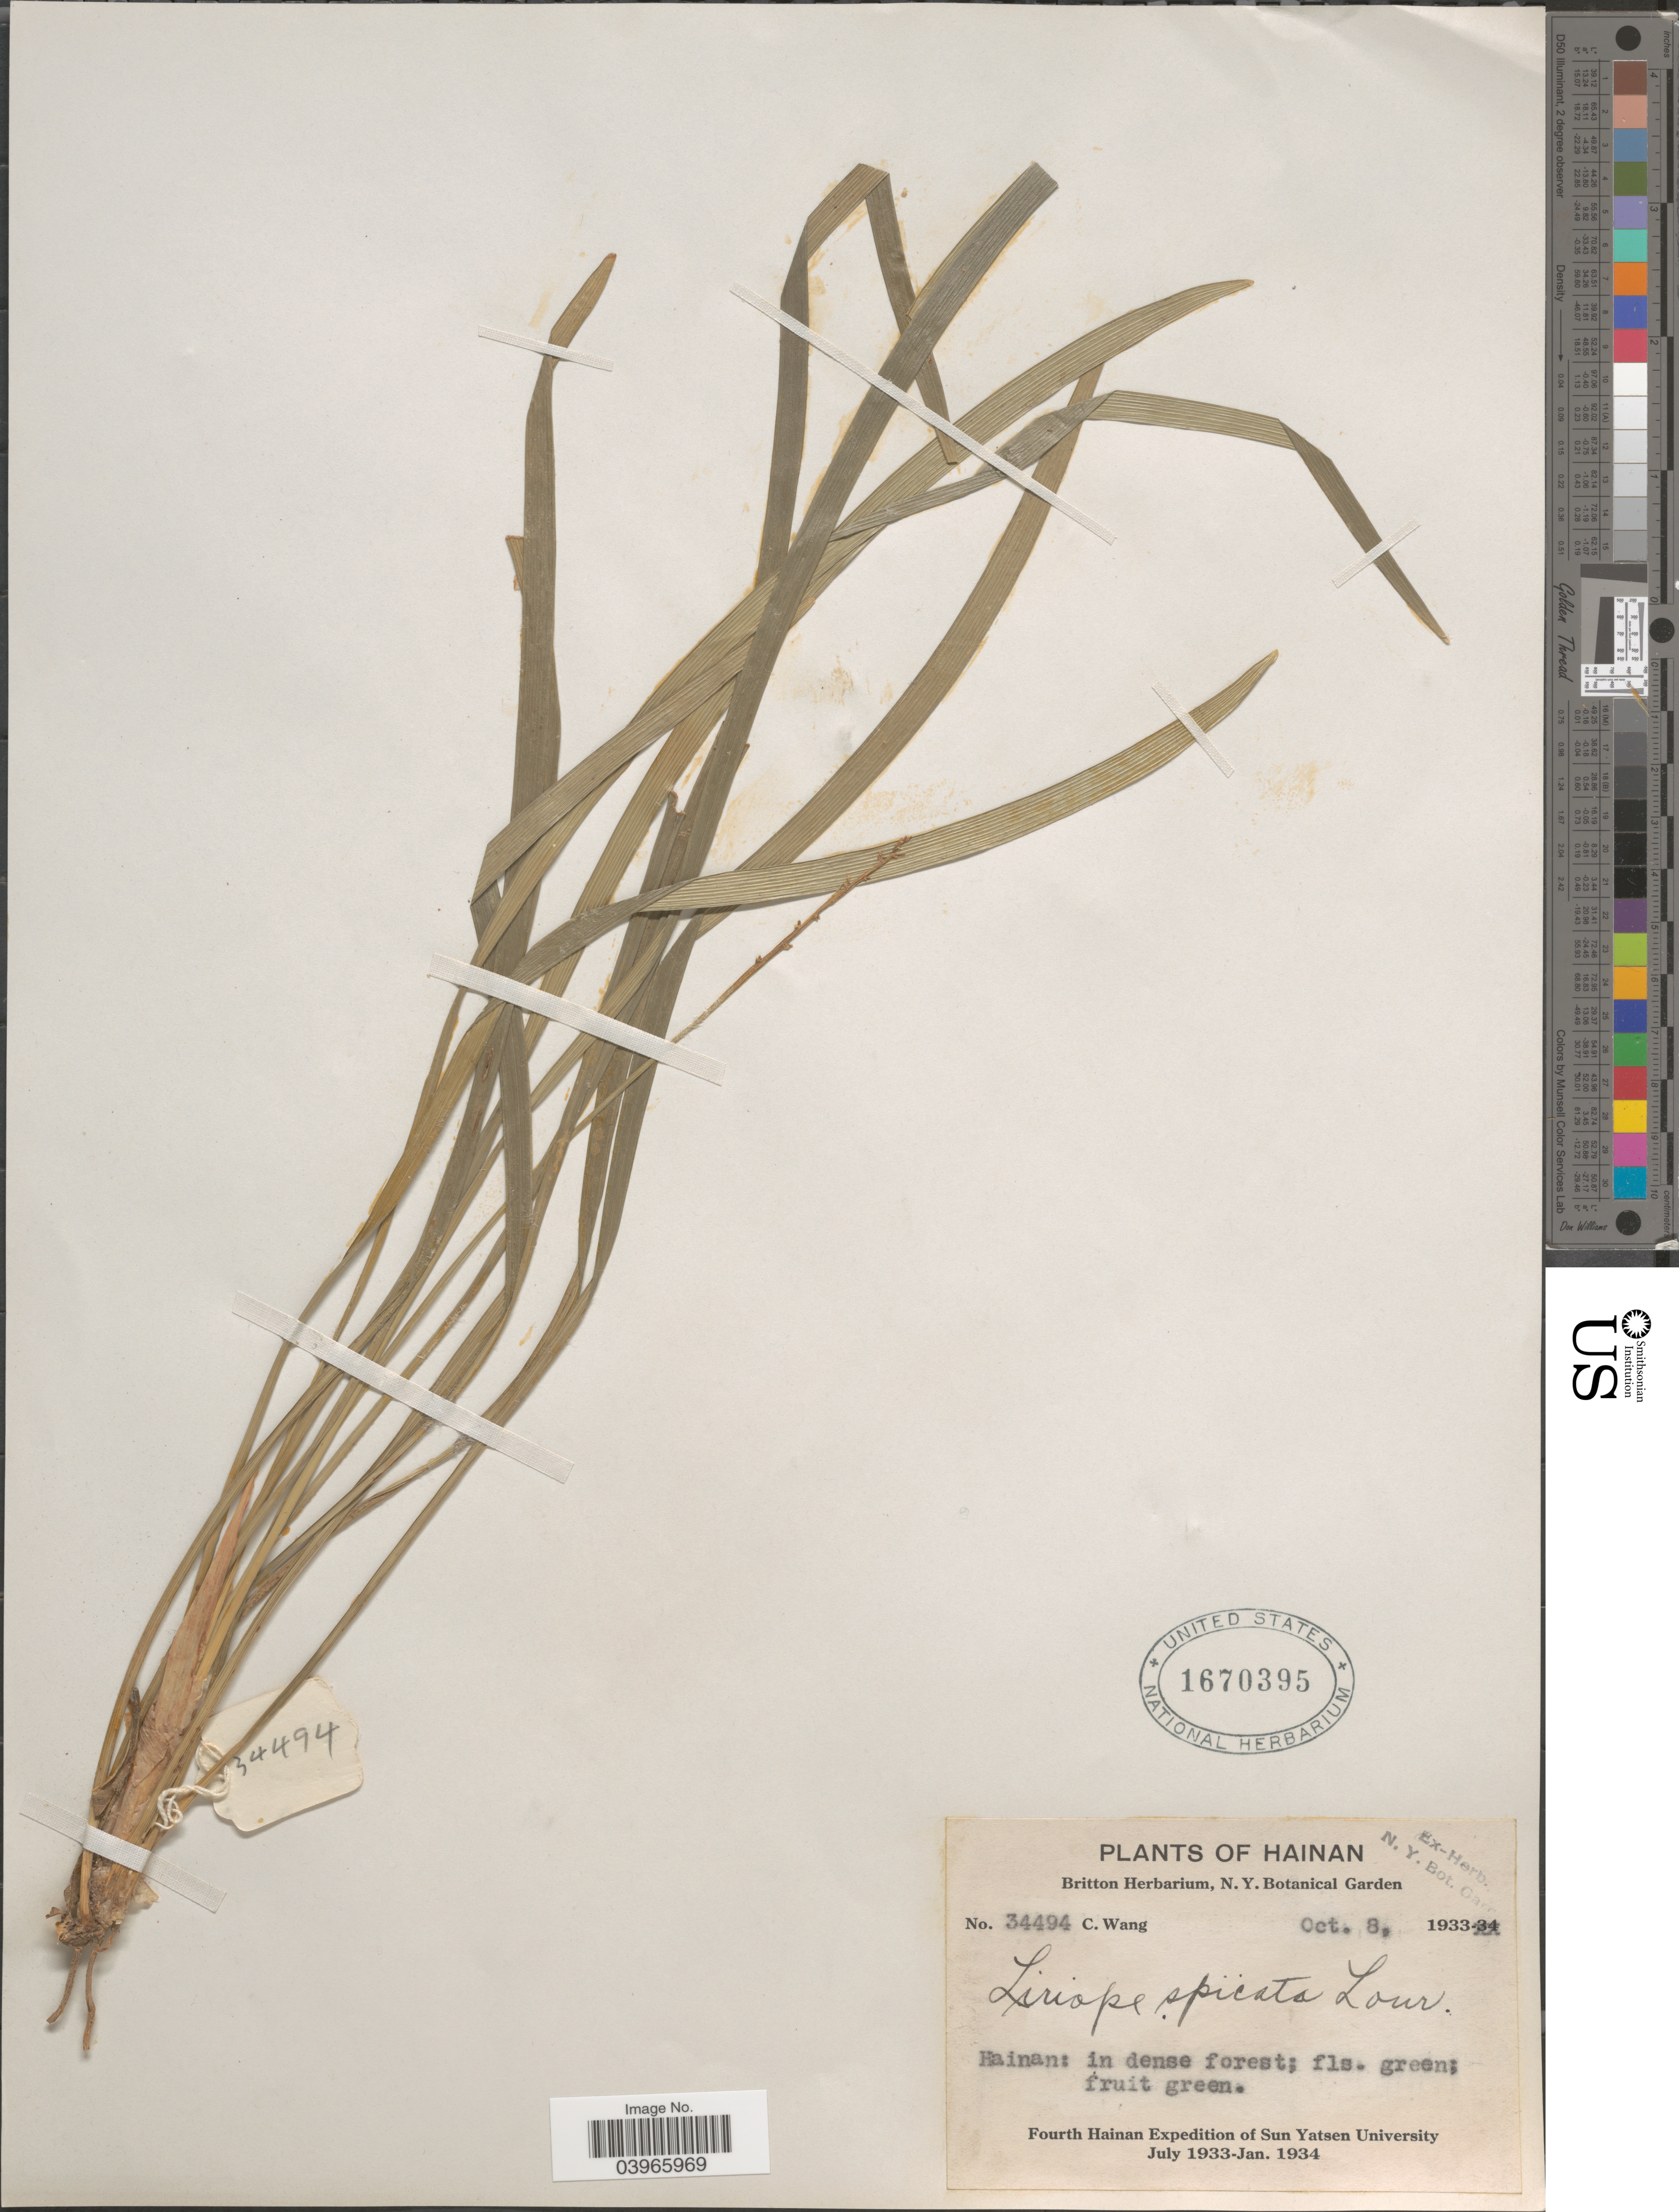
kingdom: Plantae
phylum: Tracheophyta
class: Liliopsida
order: Asparagales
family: Asparagaceae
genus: Liriope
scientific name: Liriope spicata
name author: Lour.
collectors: C. Wang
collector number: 34494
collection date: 1933-10-08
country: China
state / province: Hainan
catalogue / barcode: US 1670395